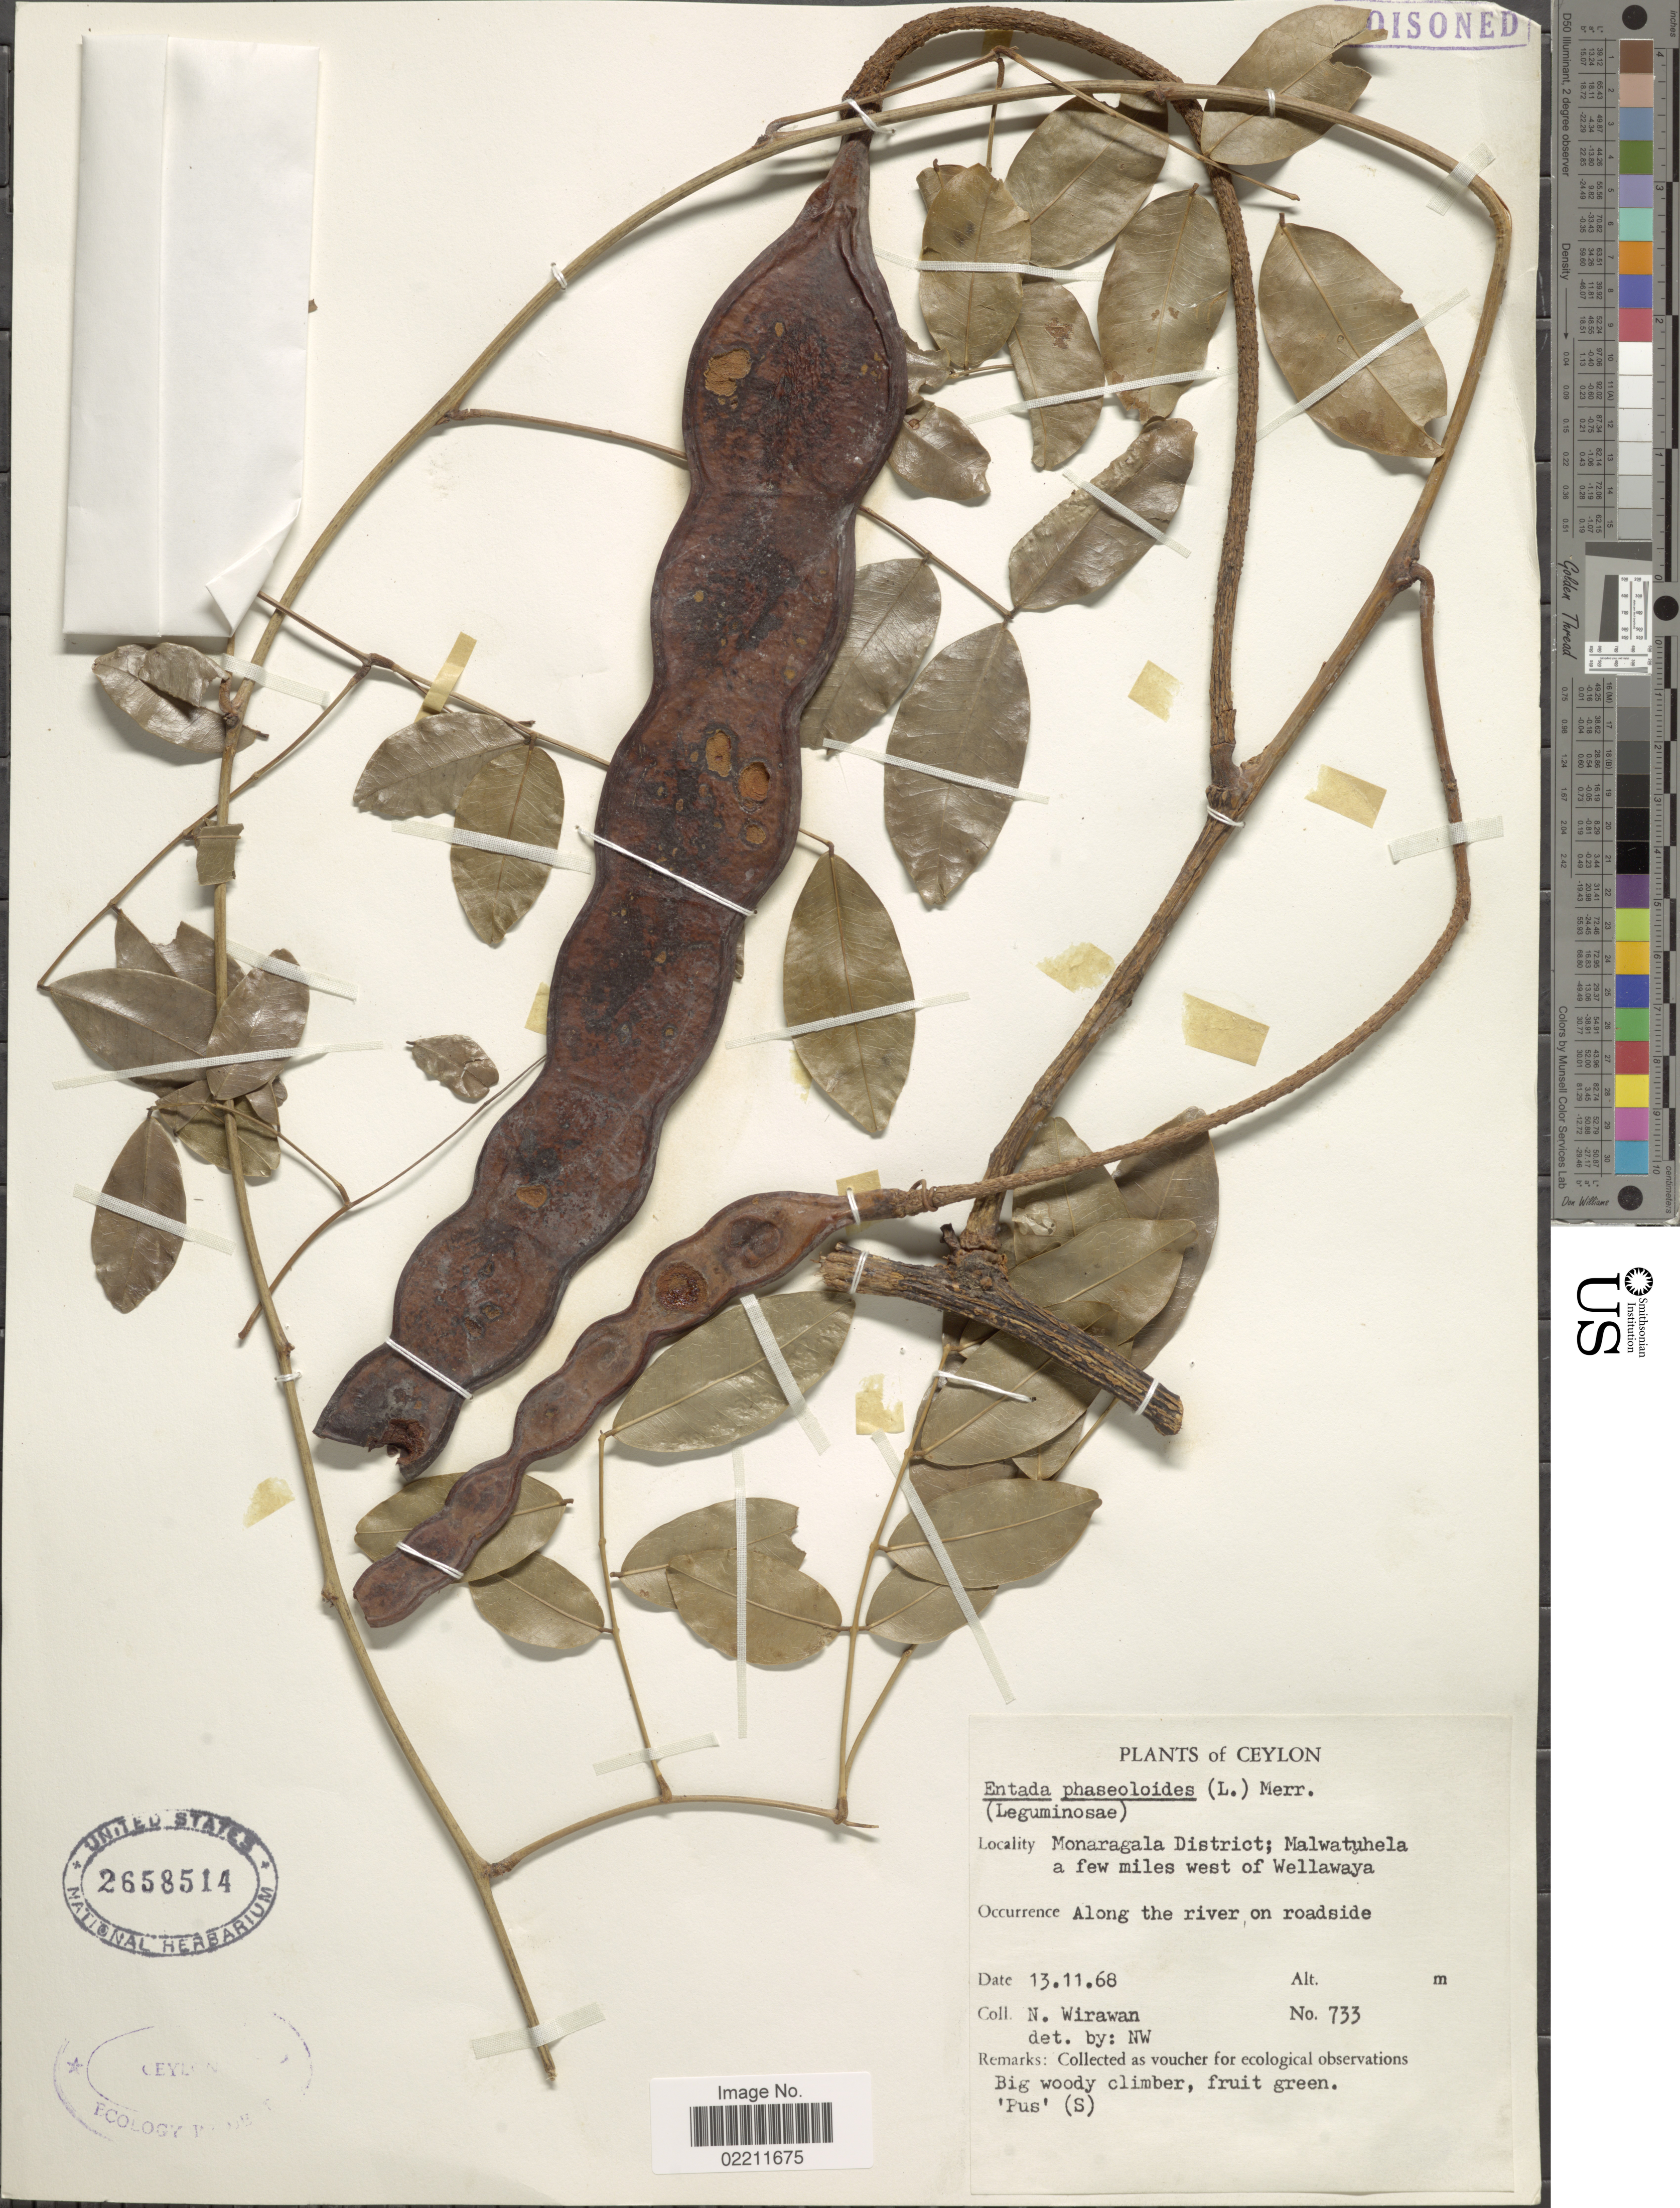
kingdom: Plantae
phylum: Tracheophyta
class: Magnoliopsida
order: Fabales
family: Fabaceae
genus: Entada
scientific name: Entada rheedei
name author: Spreng.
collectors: N. Wirawan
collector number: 733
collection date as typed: Transcribed d/m/y: 13/11/68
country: Sri Lanka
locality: Ceylon, Monaragala District; Malwatuhela a few miles west of Wellawaya. Along the river on roadside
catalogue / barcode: US 2658514